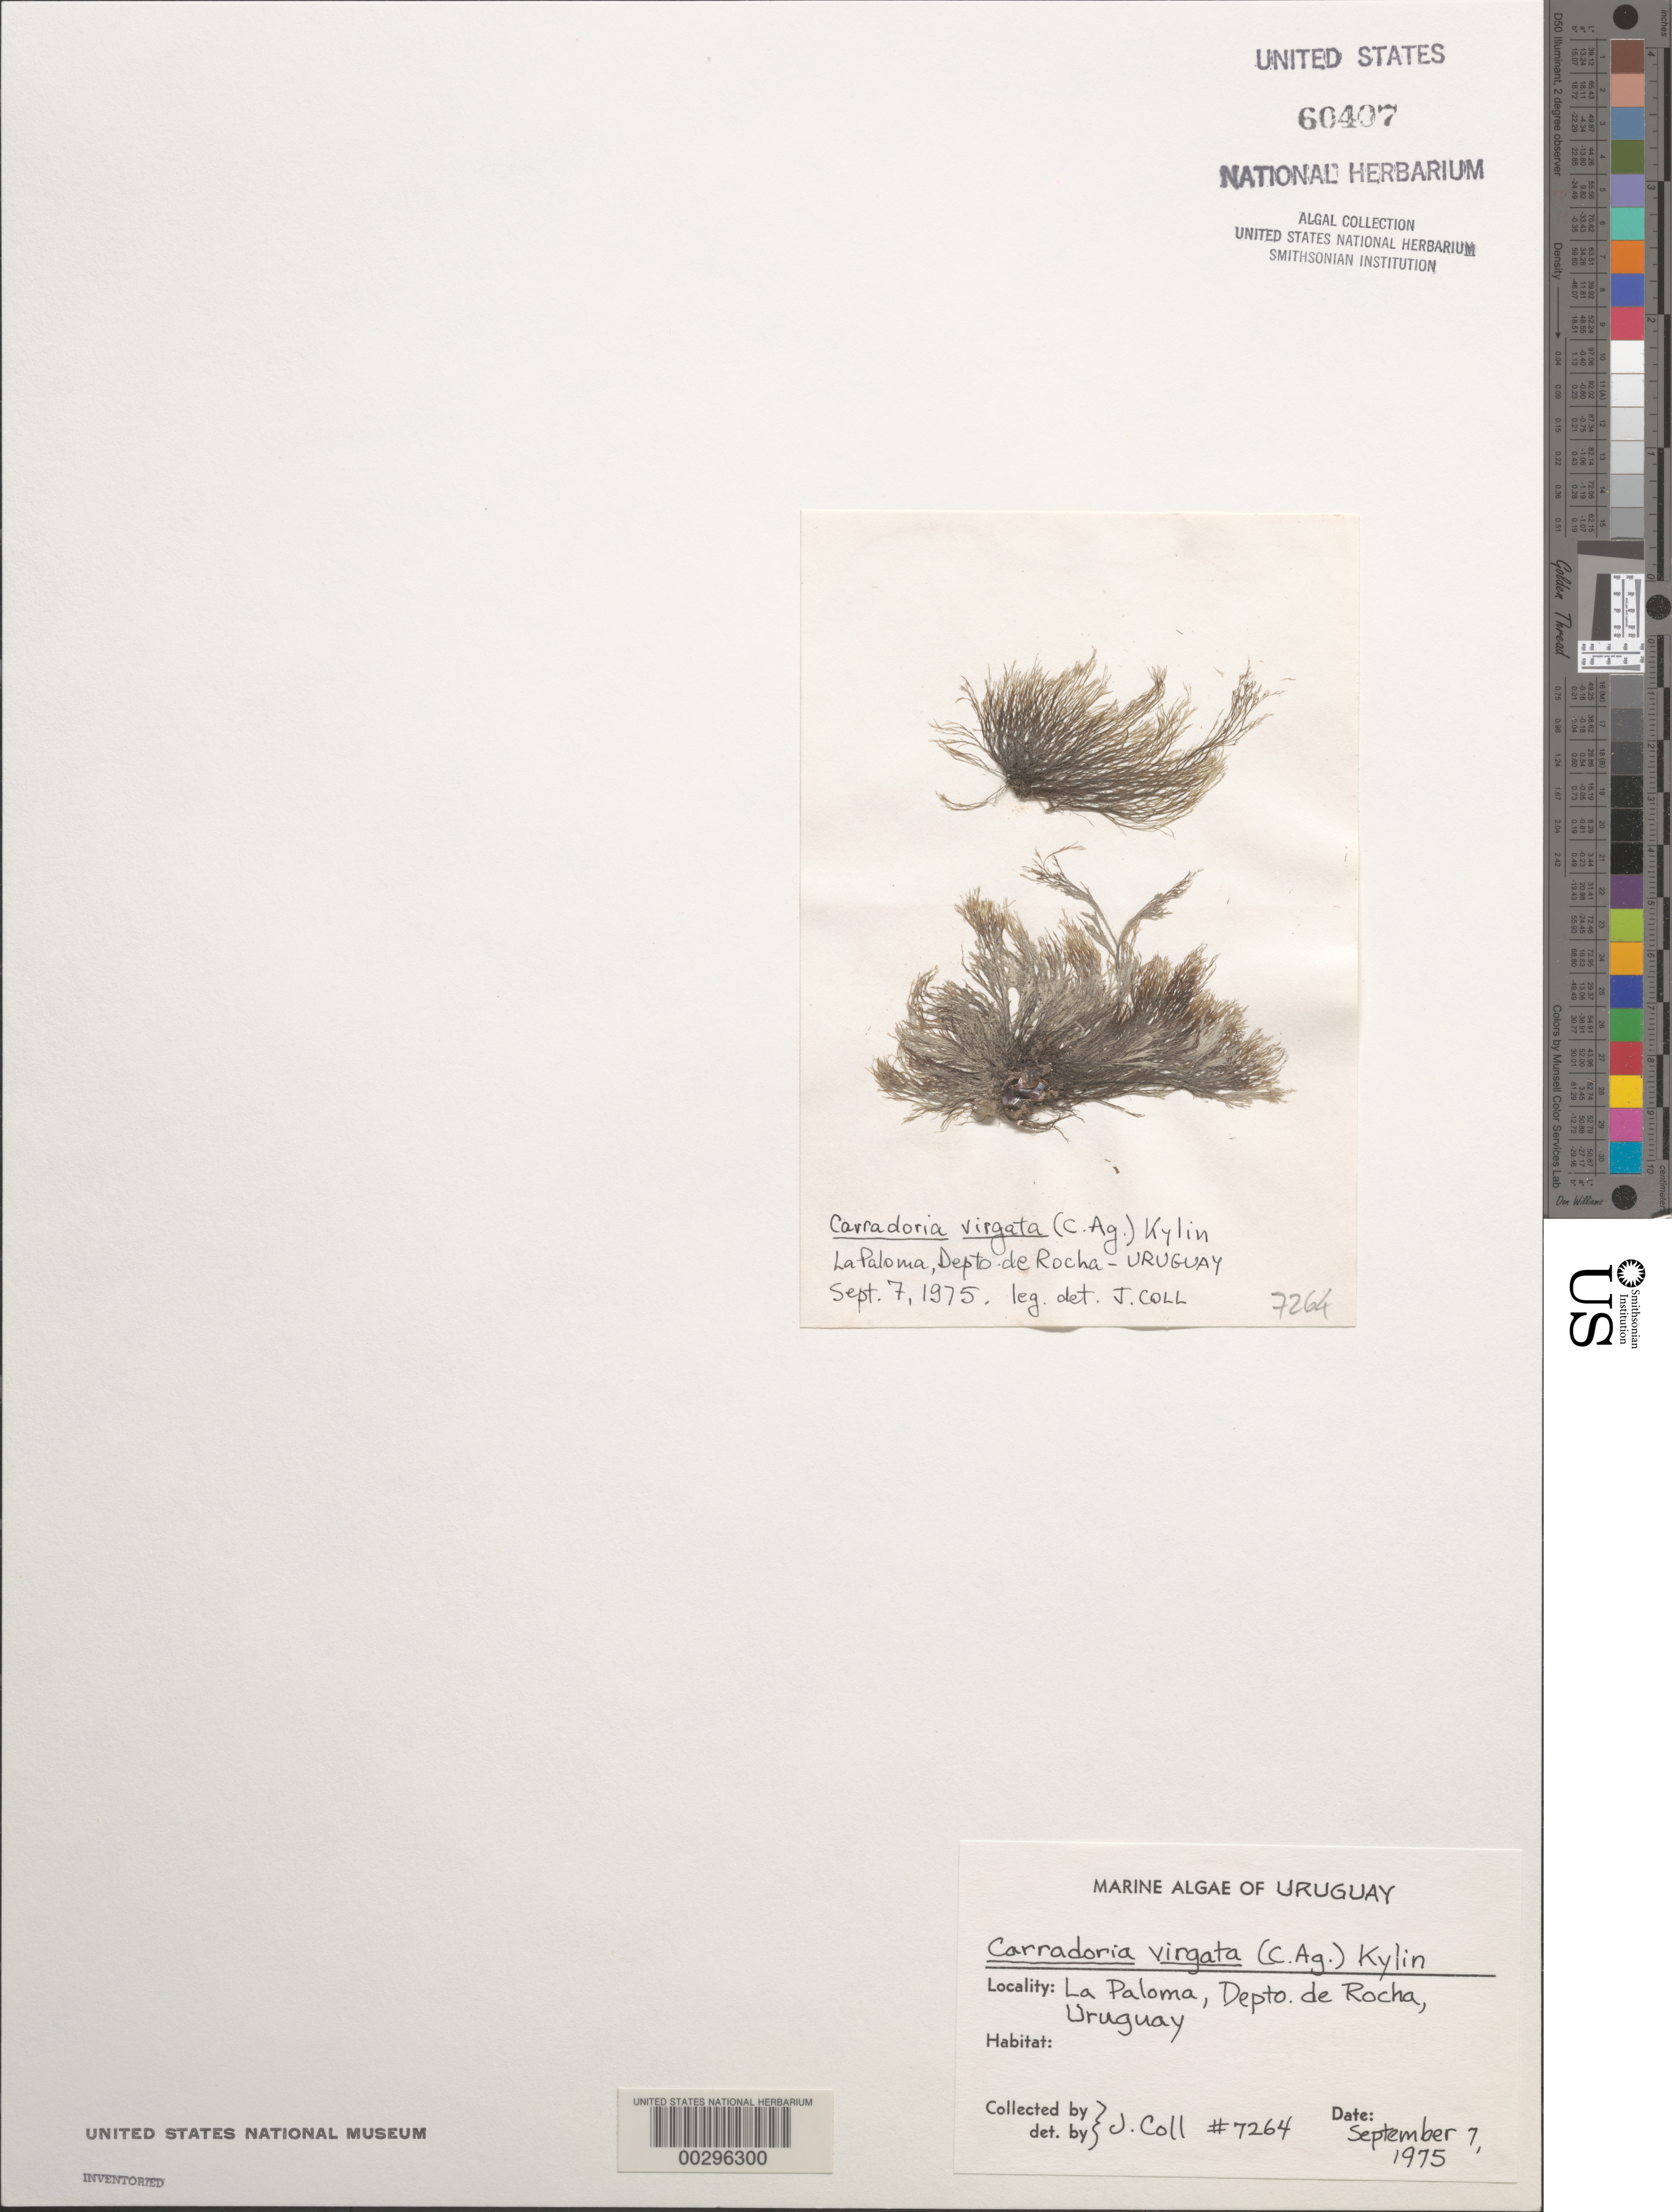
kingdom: Plantae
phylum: Rhodophyta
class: Florideophyceae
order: Ceramiales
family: Rhodomelaceae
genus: Carradoriella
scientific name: Carradoriella virgata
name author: (C. Agardh) P.C. Silva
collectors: J. Coll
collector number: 7264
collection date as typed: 07 Sep 1975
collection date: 1975-09-07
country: Uruguay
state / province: Rocha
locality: La Paloma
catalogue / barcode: US 60407